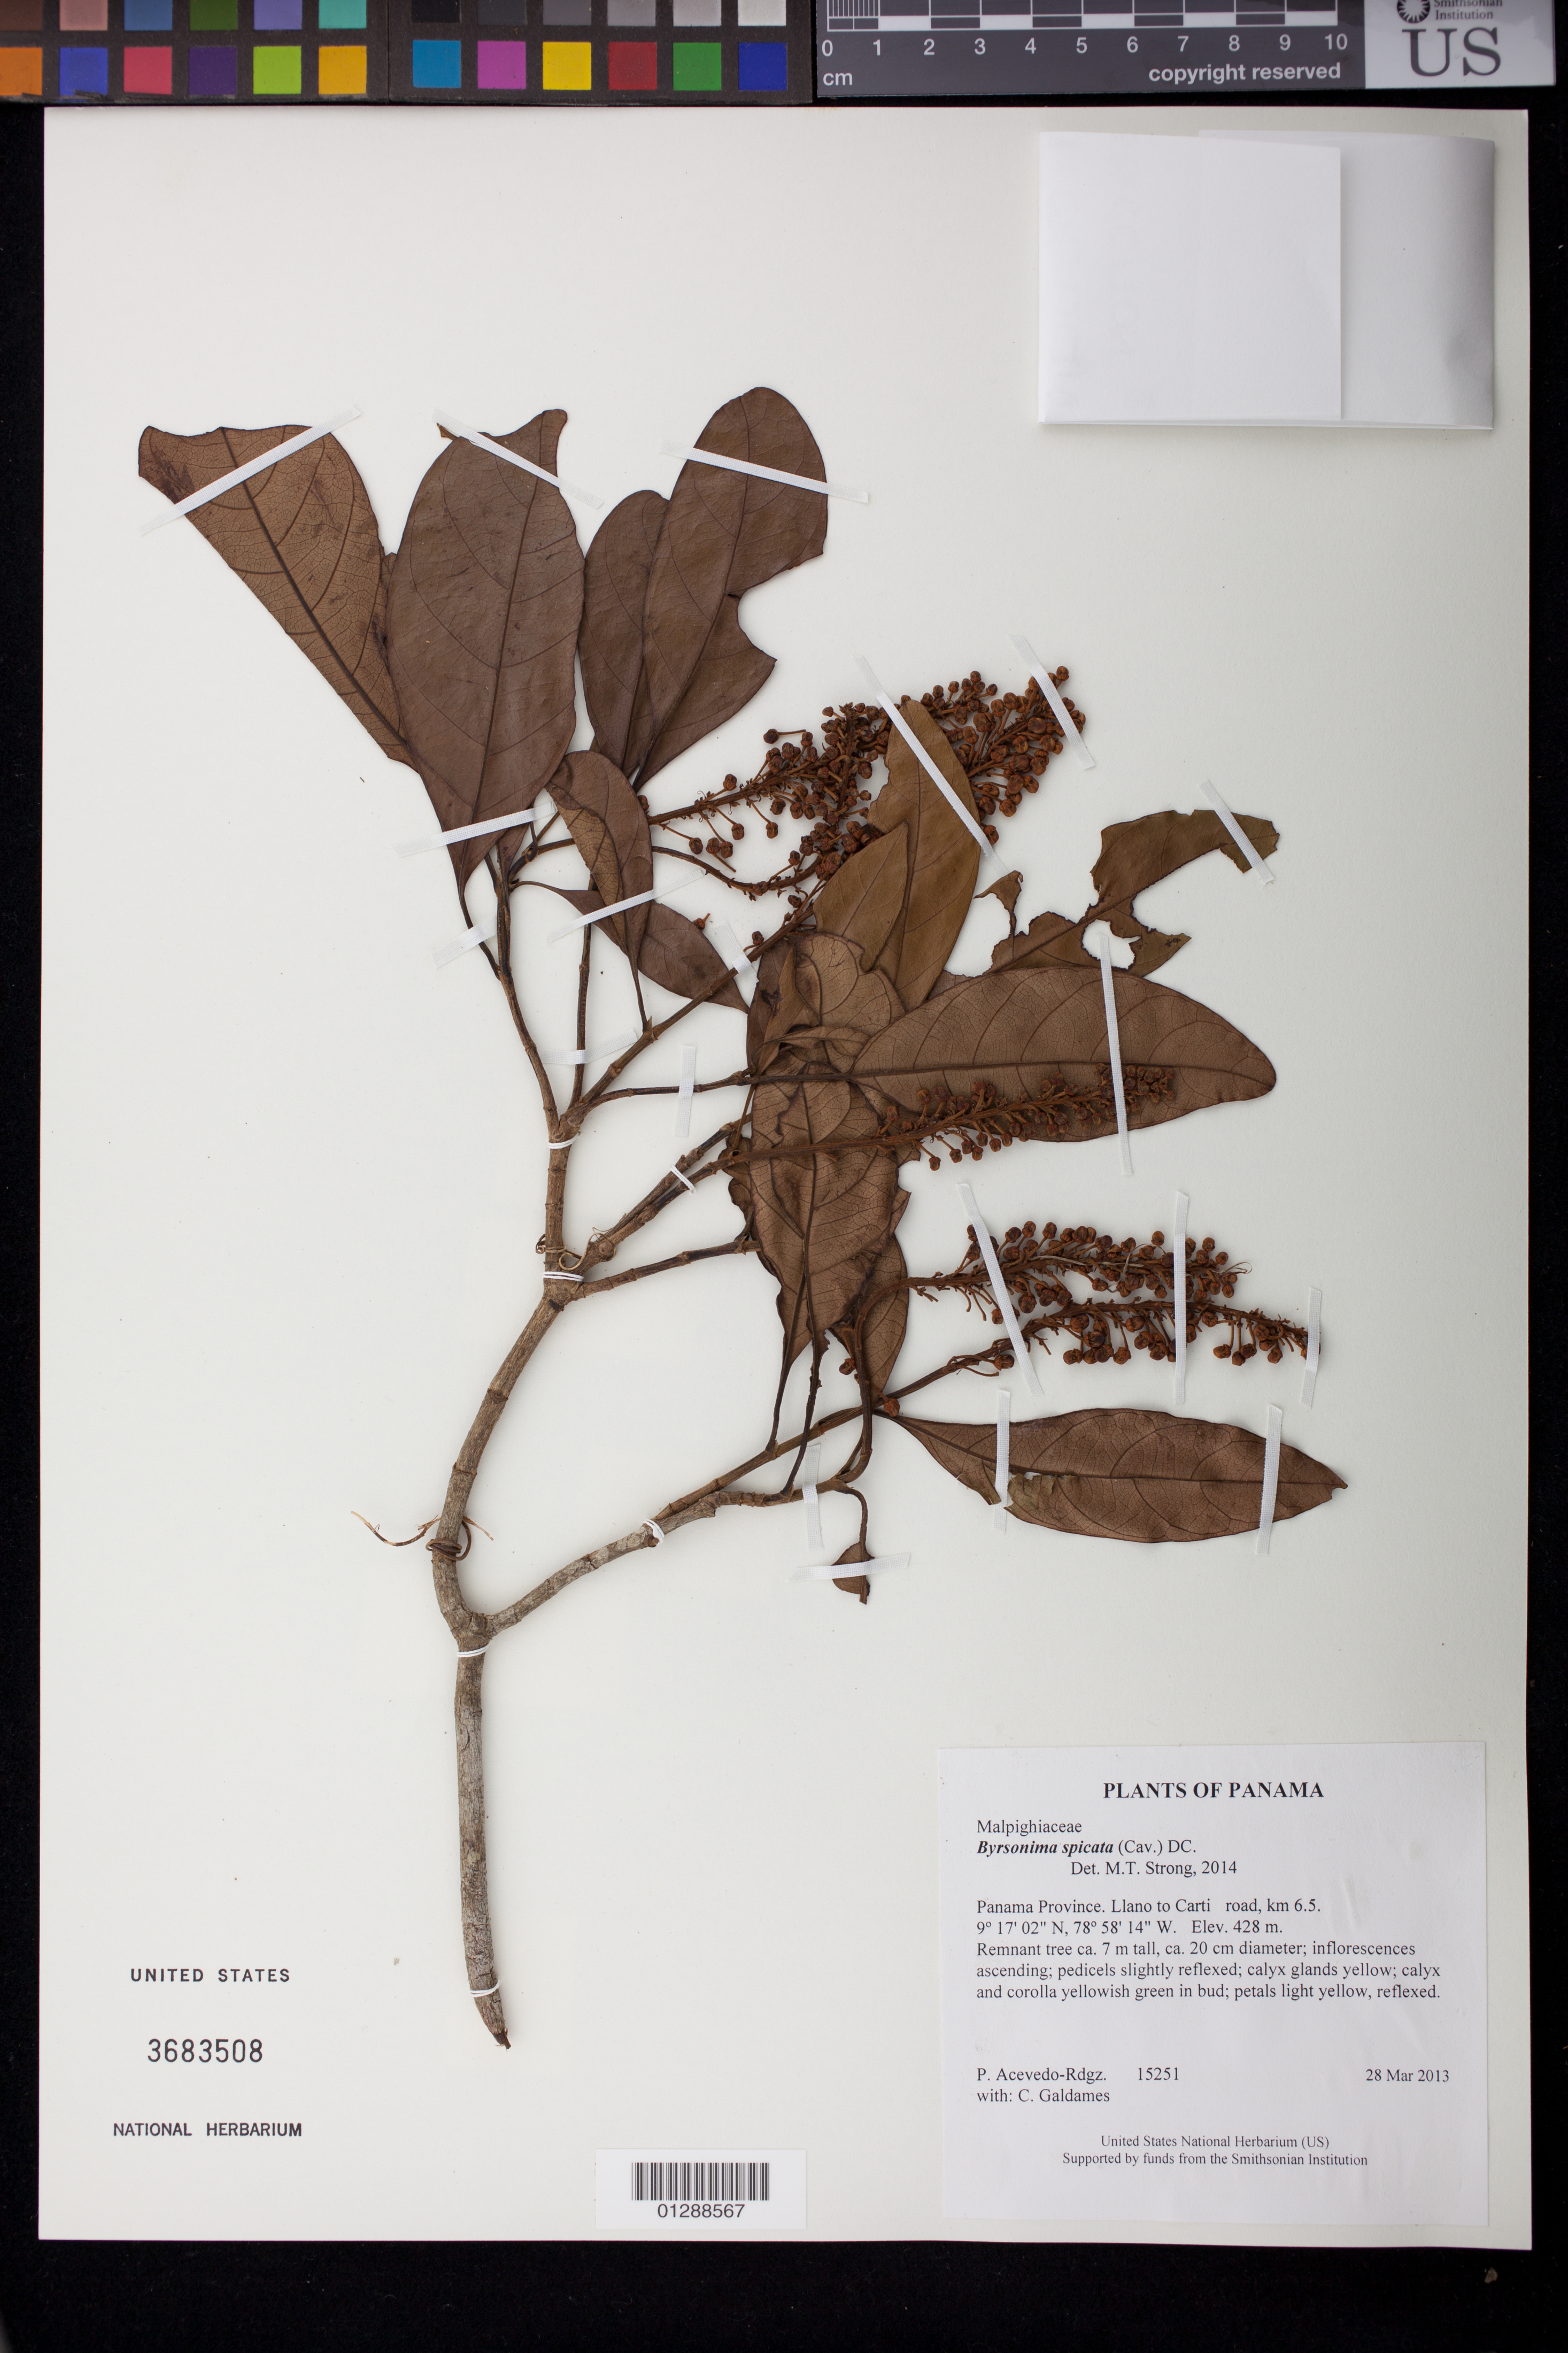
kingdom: Plantae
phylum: Tracheophyta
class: Magnoliopsida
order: Malpighiales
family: Malpighiaceae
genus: Byrsonima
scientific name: Byrsonima sp.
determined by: Acevedo-Rodríguez, P., (BOT), Smithsonian Institution - National Museum of Natural History (UNITED STATES)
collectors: P. Acevedo-Rodr. & C. Galdames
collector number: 15251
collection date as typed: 28 Mar 2013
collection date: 2013-03-28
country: Panama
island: Panama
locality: Llano to Carti road, km 6.5.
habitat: In open field by roadside.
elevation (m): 428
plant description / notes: US, PMA, SCZ, NY, MO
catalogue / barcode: US 3683508